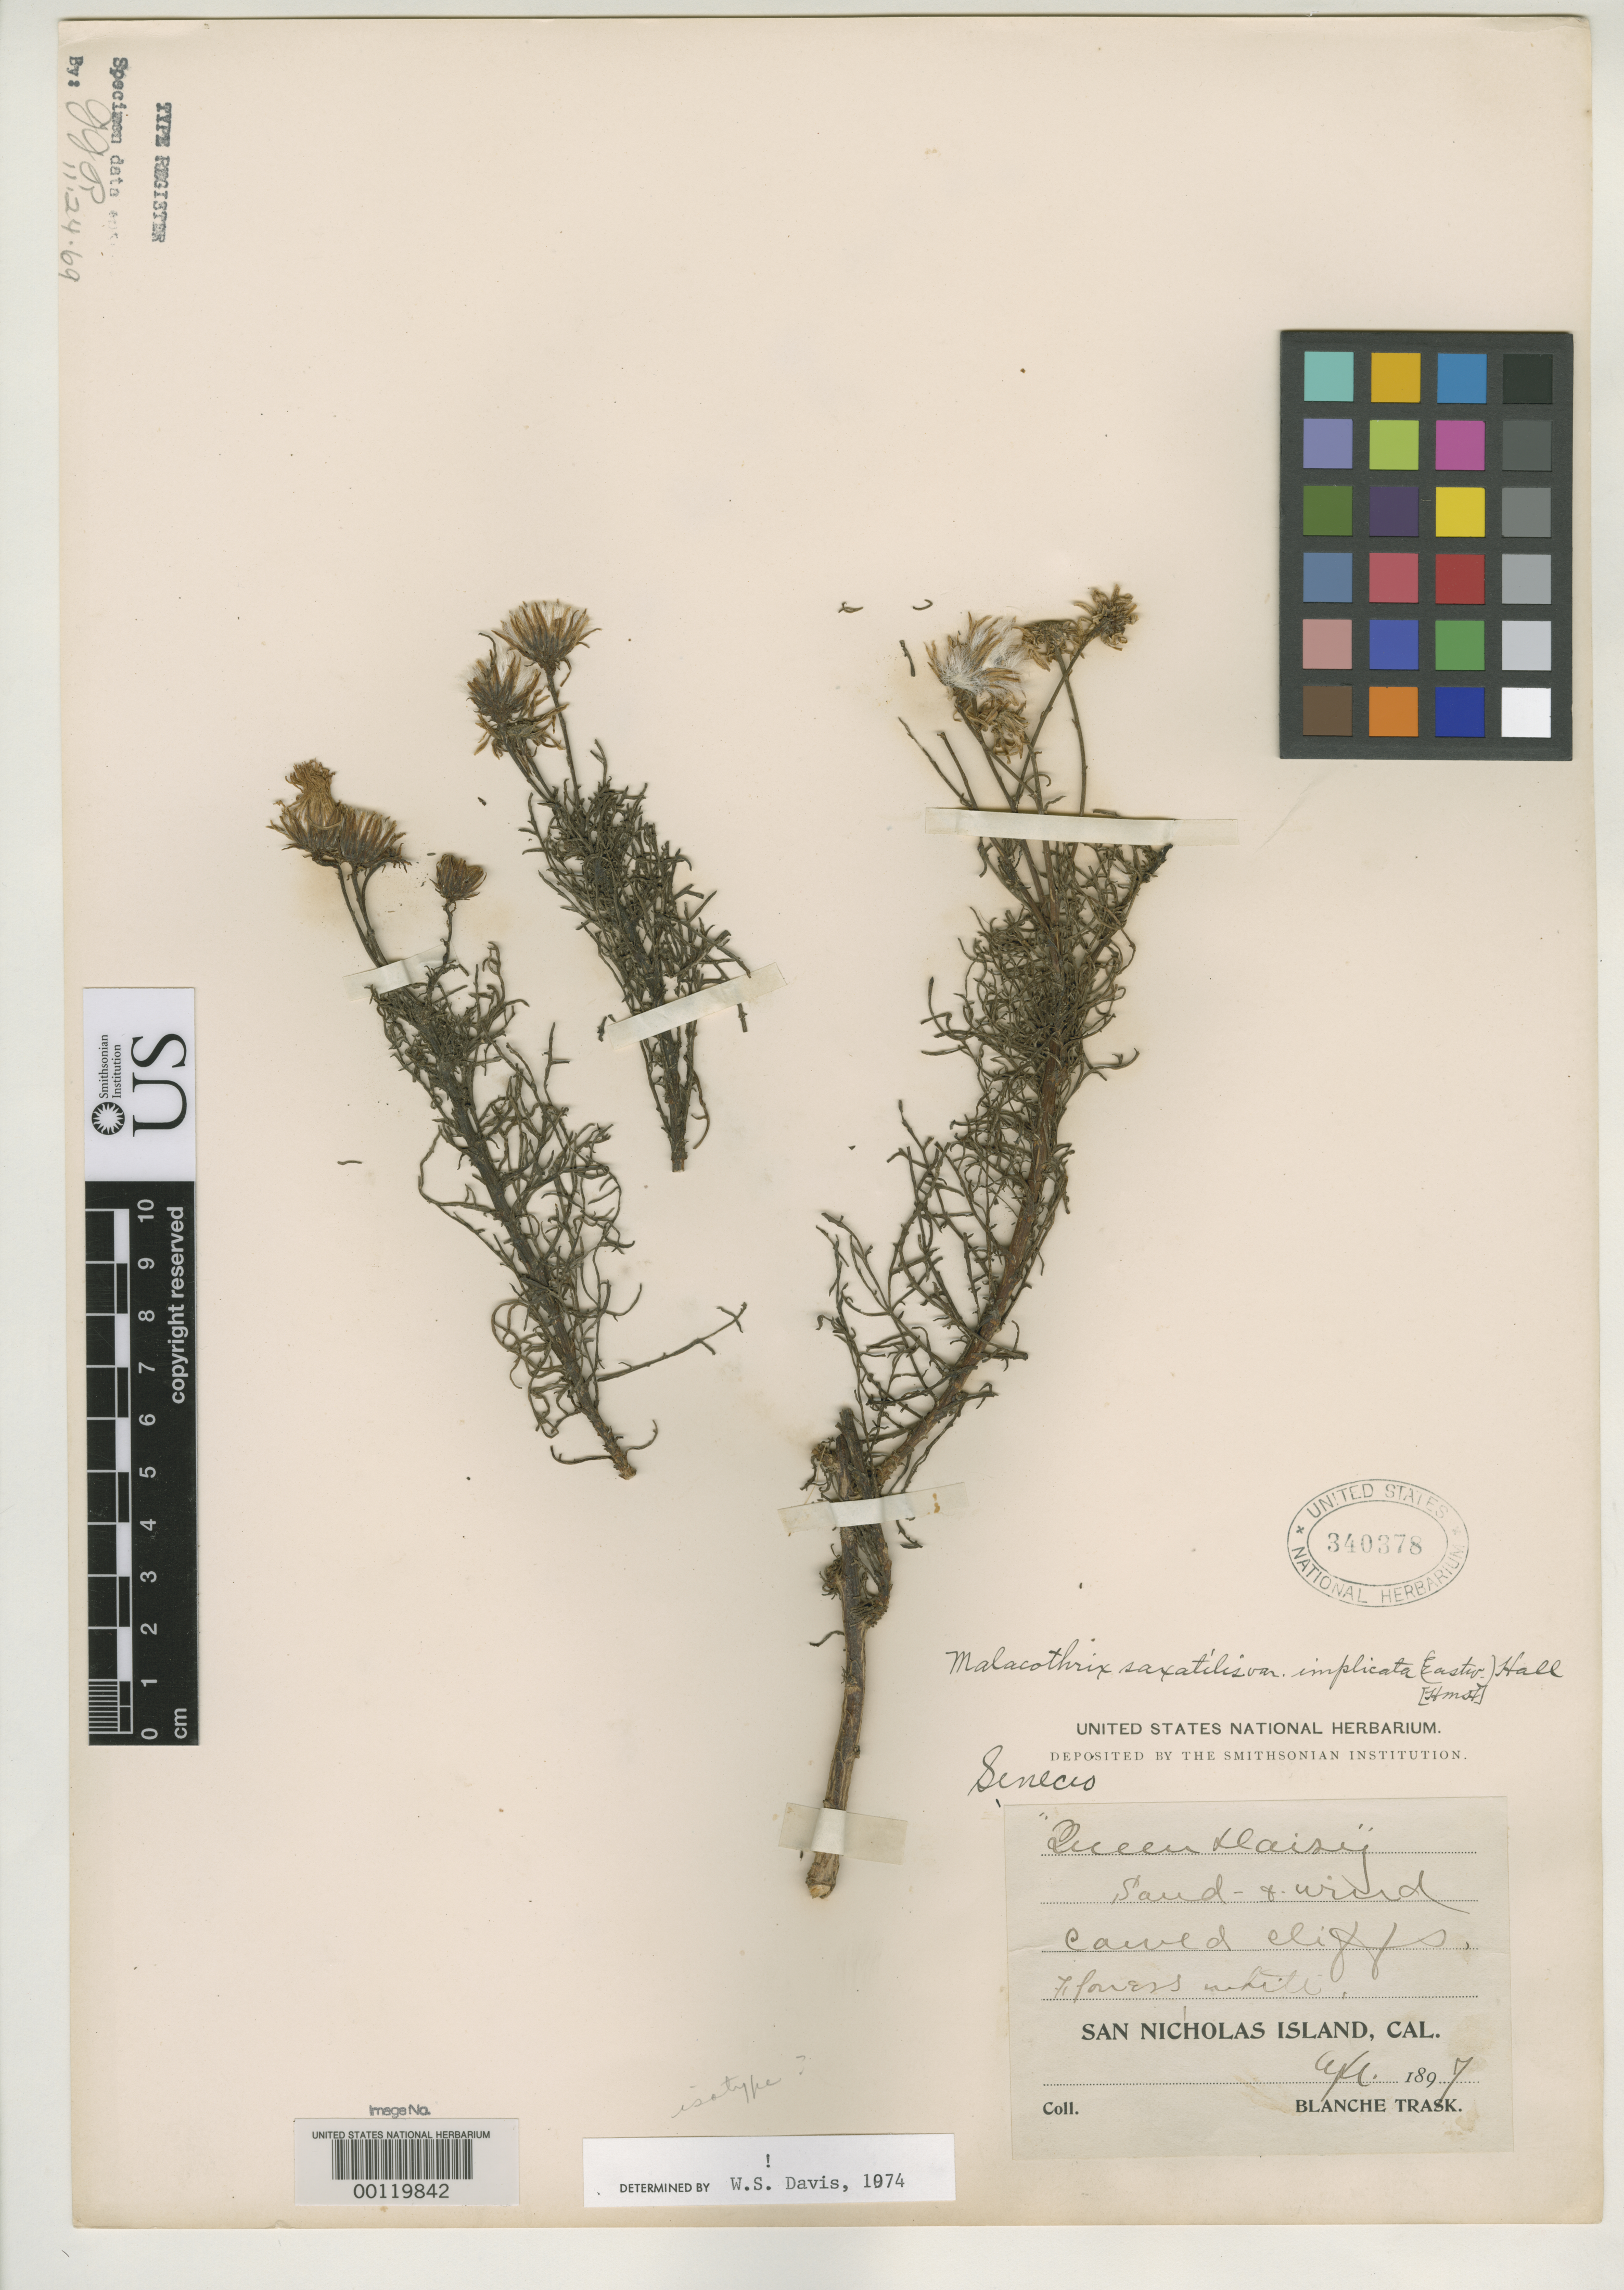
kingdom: Plantae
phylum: Tracheophyta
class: Magnoliopsida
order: Asterales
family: Asteraceae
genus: Malacothrix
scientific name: Malacothrix implicata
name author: Eastw.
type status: Isotype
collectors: B. Trask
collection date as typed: Apr 1897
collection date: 1897-04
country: United States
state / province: California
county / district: Ventura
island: San Nicolas Island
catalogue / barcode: US 340378